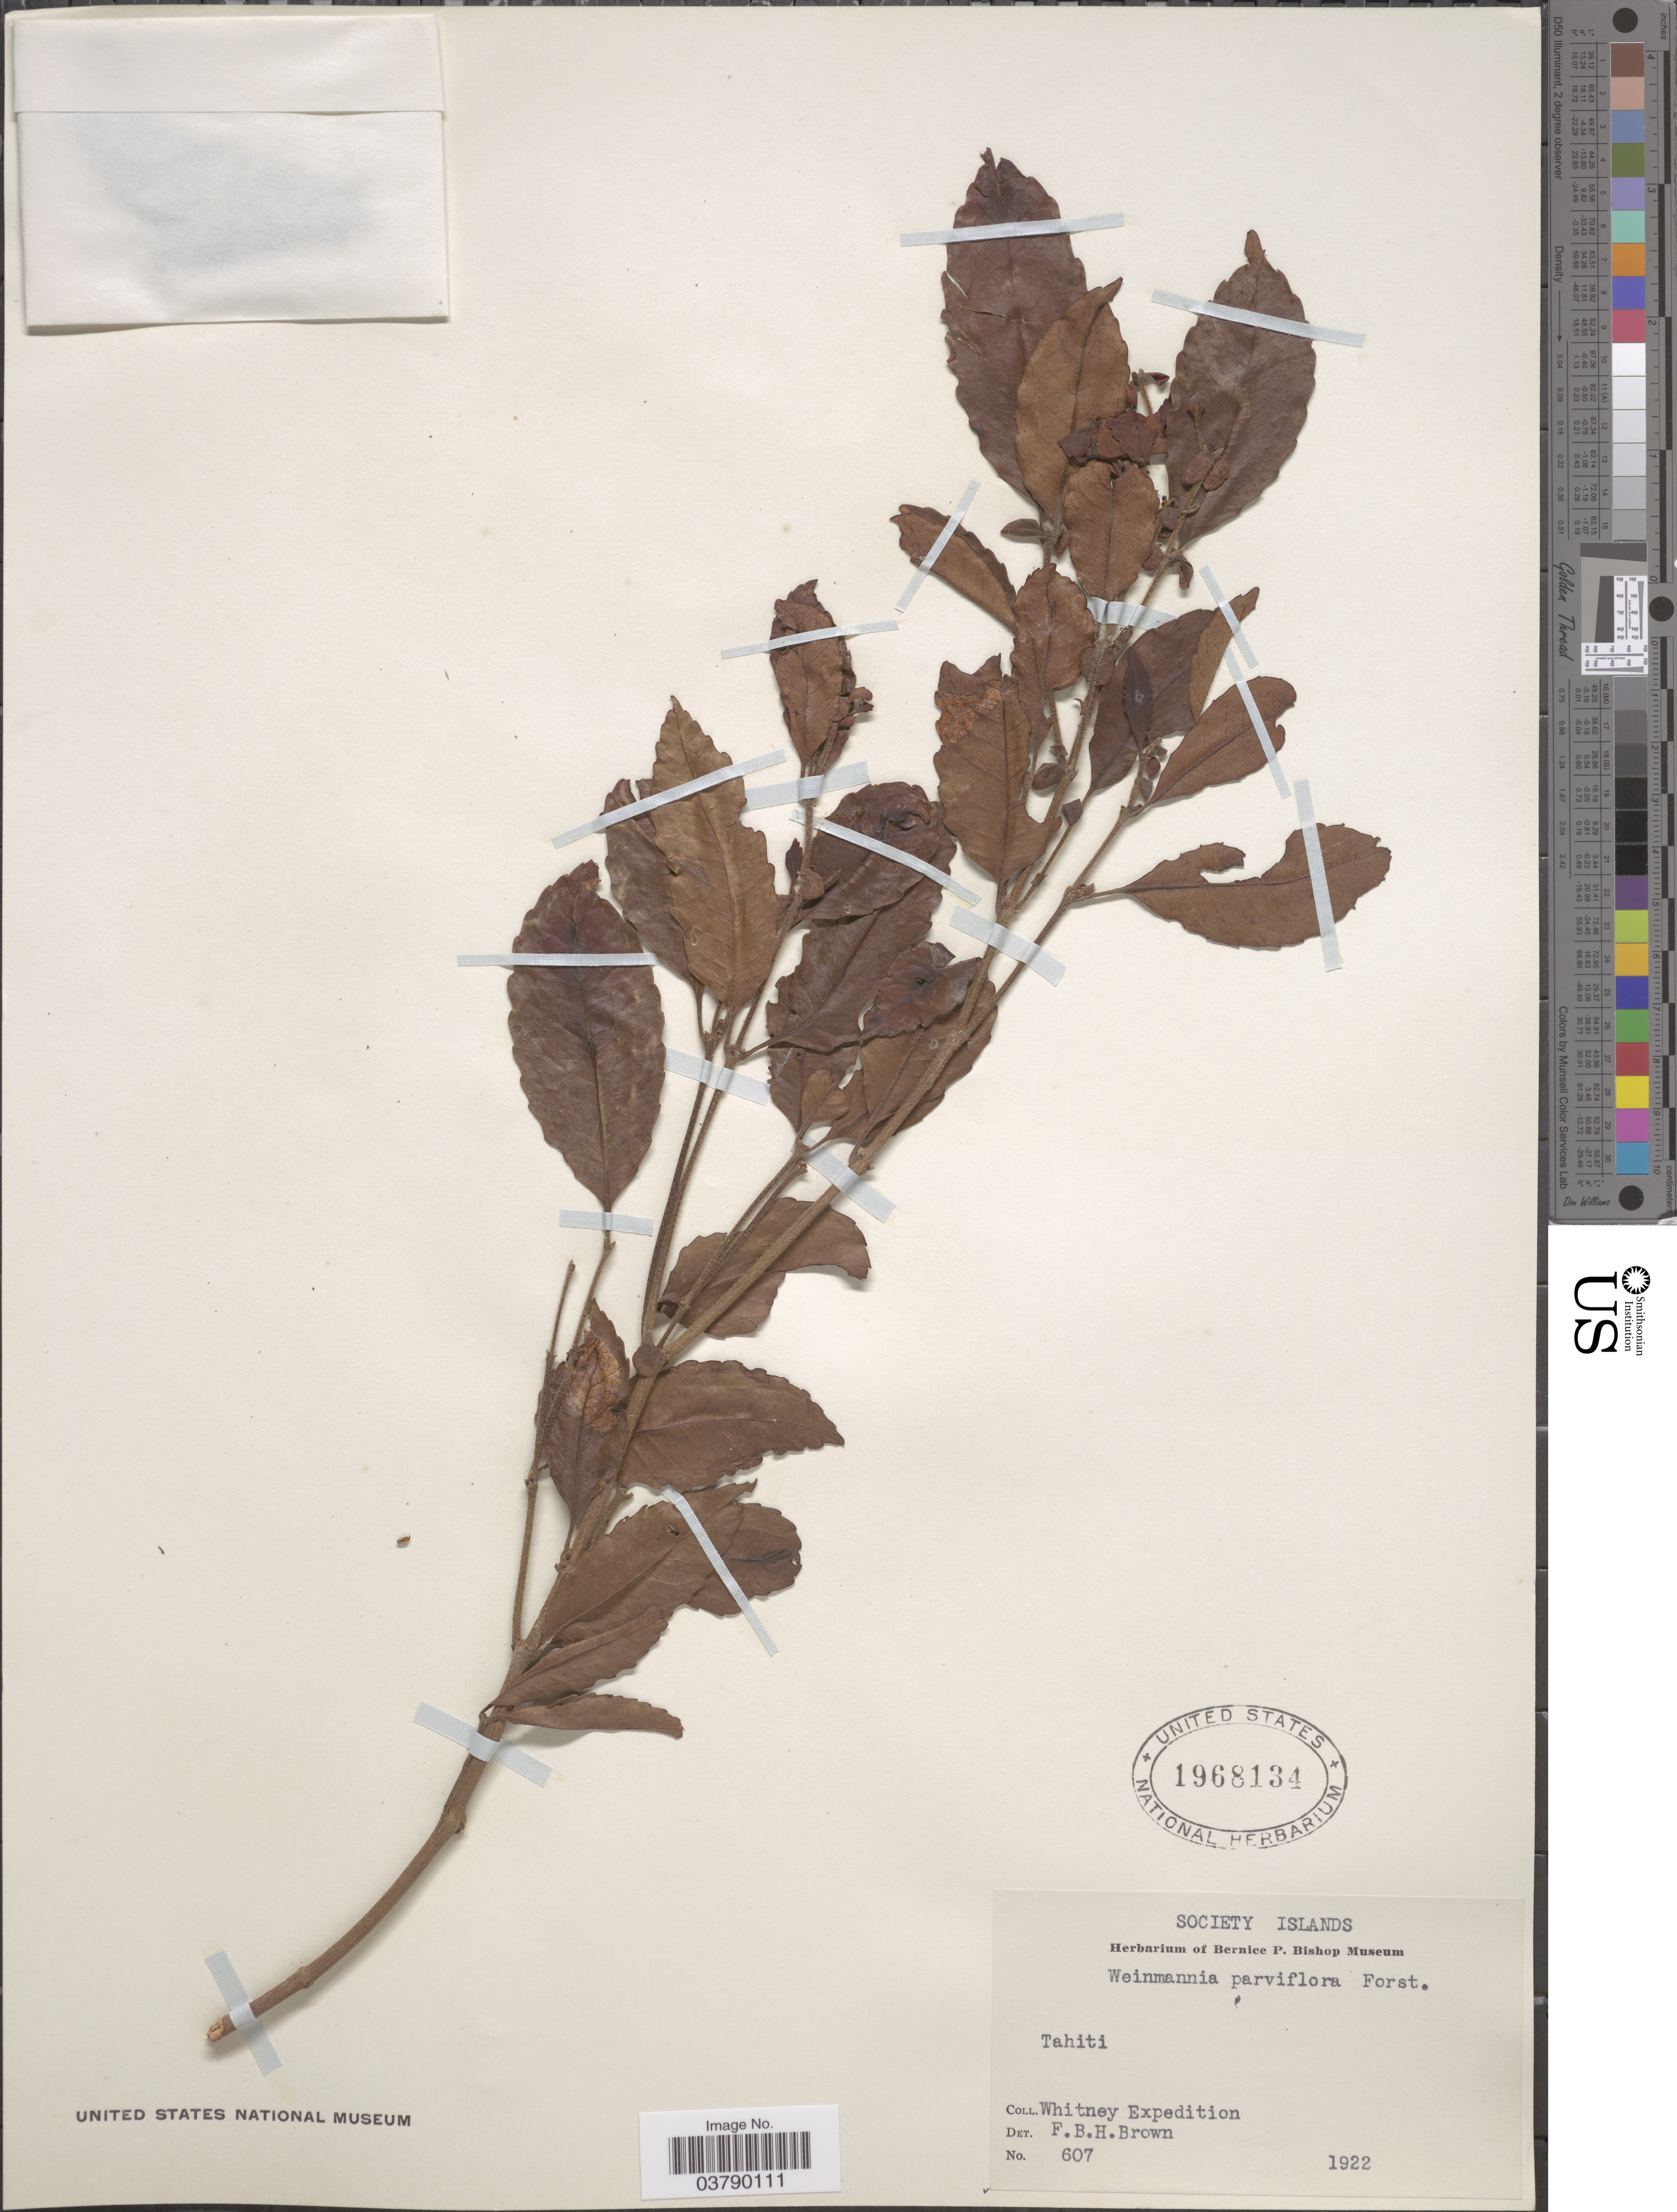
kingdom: Plantae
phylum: Tracheophyta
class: Magnoliopsida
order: Oxalidales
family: Cunoniaceae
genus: Pterophylla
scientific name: Pterophylla parviflora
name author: (G. Forst.) Pillon & H.C. Hopkins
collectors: Whitney Expedition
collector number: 607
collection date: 1922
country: French Polynesia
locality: Society Islands. Tahiti.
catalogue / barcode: US 1968134